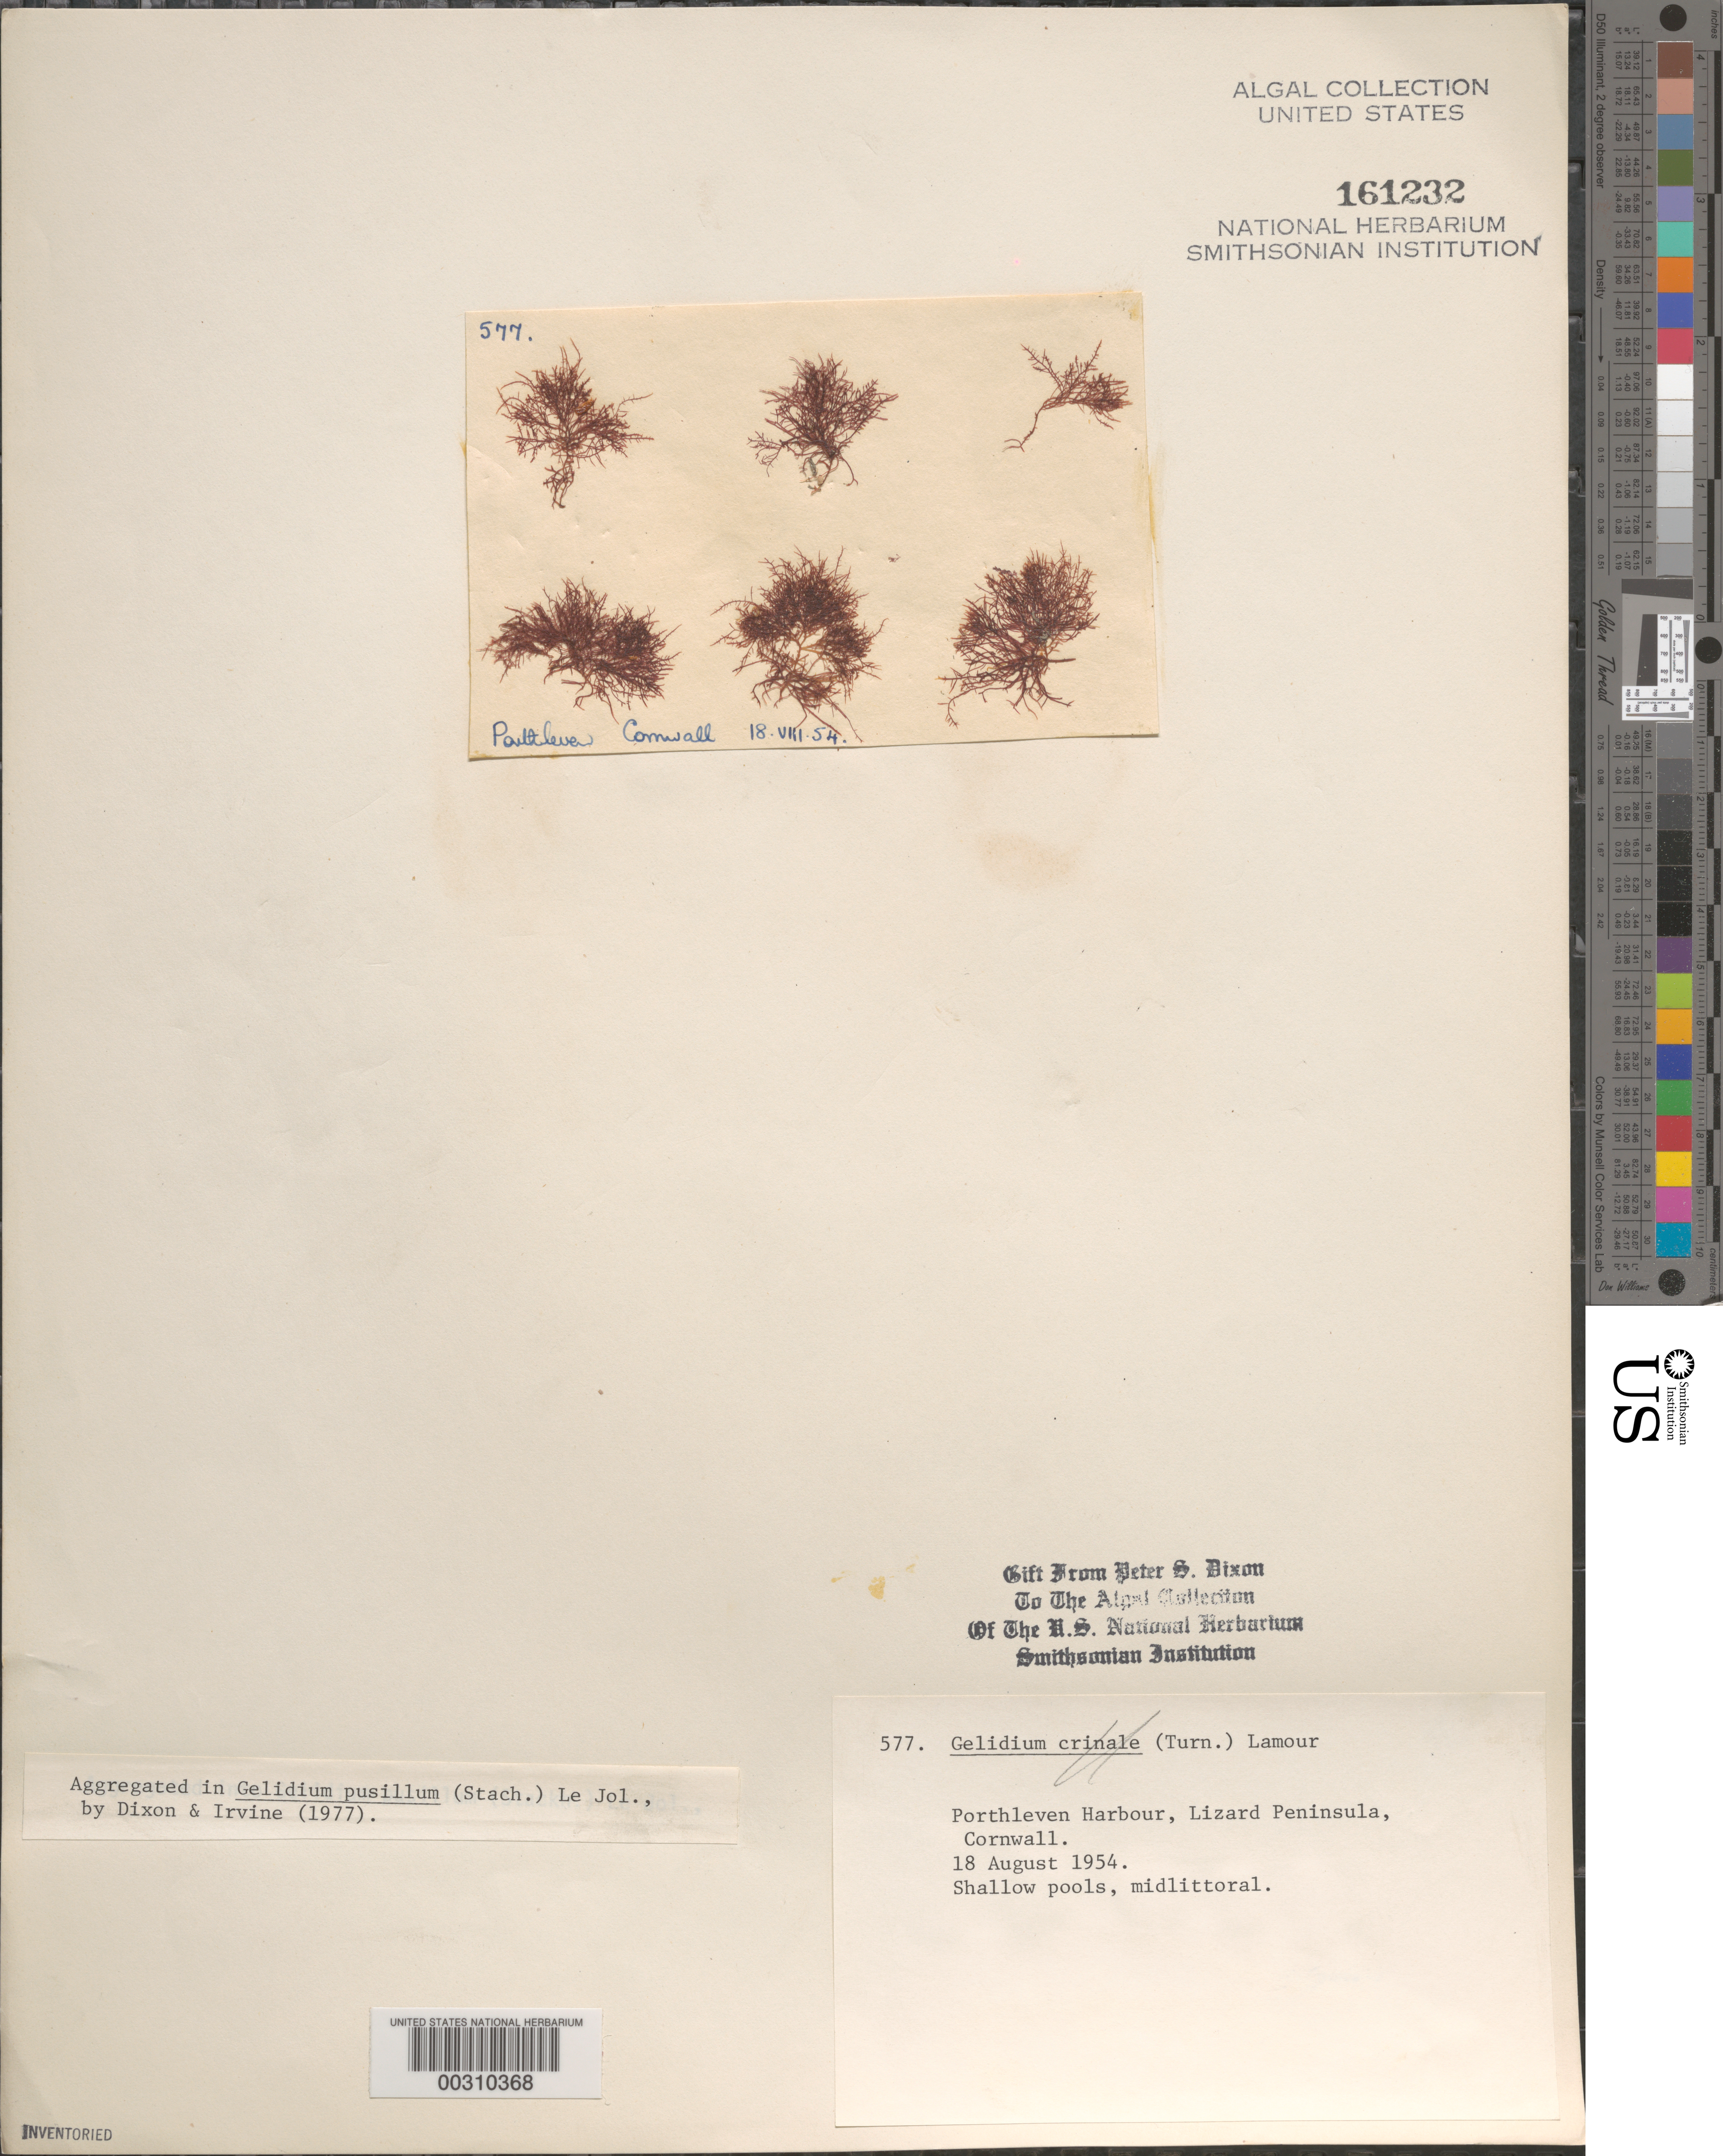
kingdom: Plantae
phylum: Rhodophyta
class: Florideophyceae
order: Gelidiales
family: Gelidiaceae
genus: Gelidium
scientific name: Gelidium pusillum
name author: (Stackh.) Le Jol.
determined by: Dixon, P. S.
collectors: P. S. Dixon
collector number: PSD 577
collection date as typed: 18 Aug 1954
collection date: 1954-08-18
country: United Kingdom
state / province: England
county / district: Cornwall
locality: Porthleven Harbor, Lizard Peninsula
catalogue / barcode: US 161232